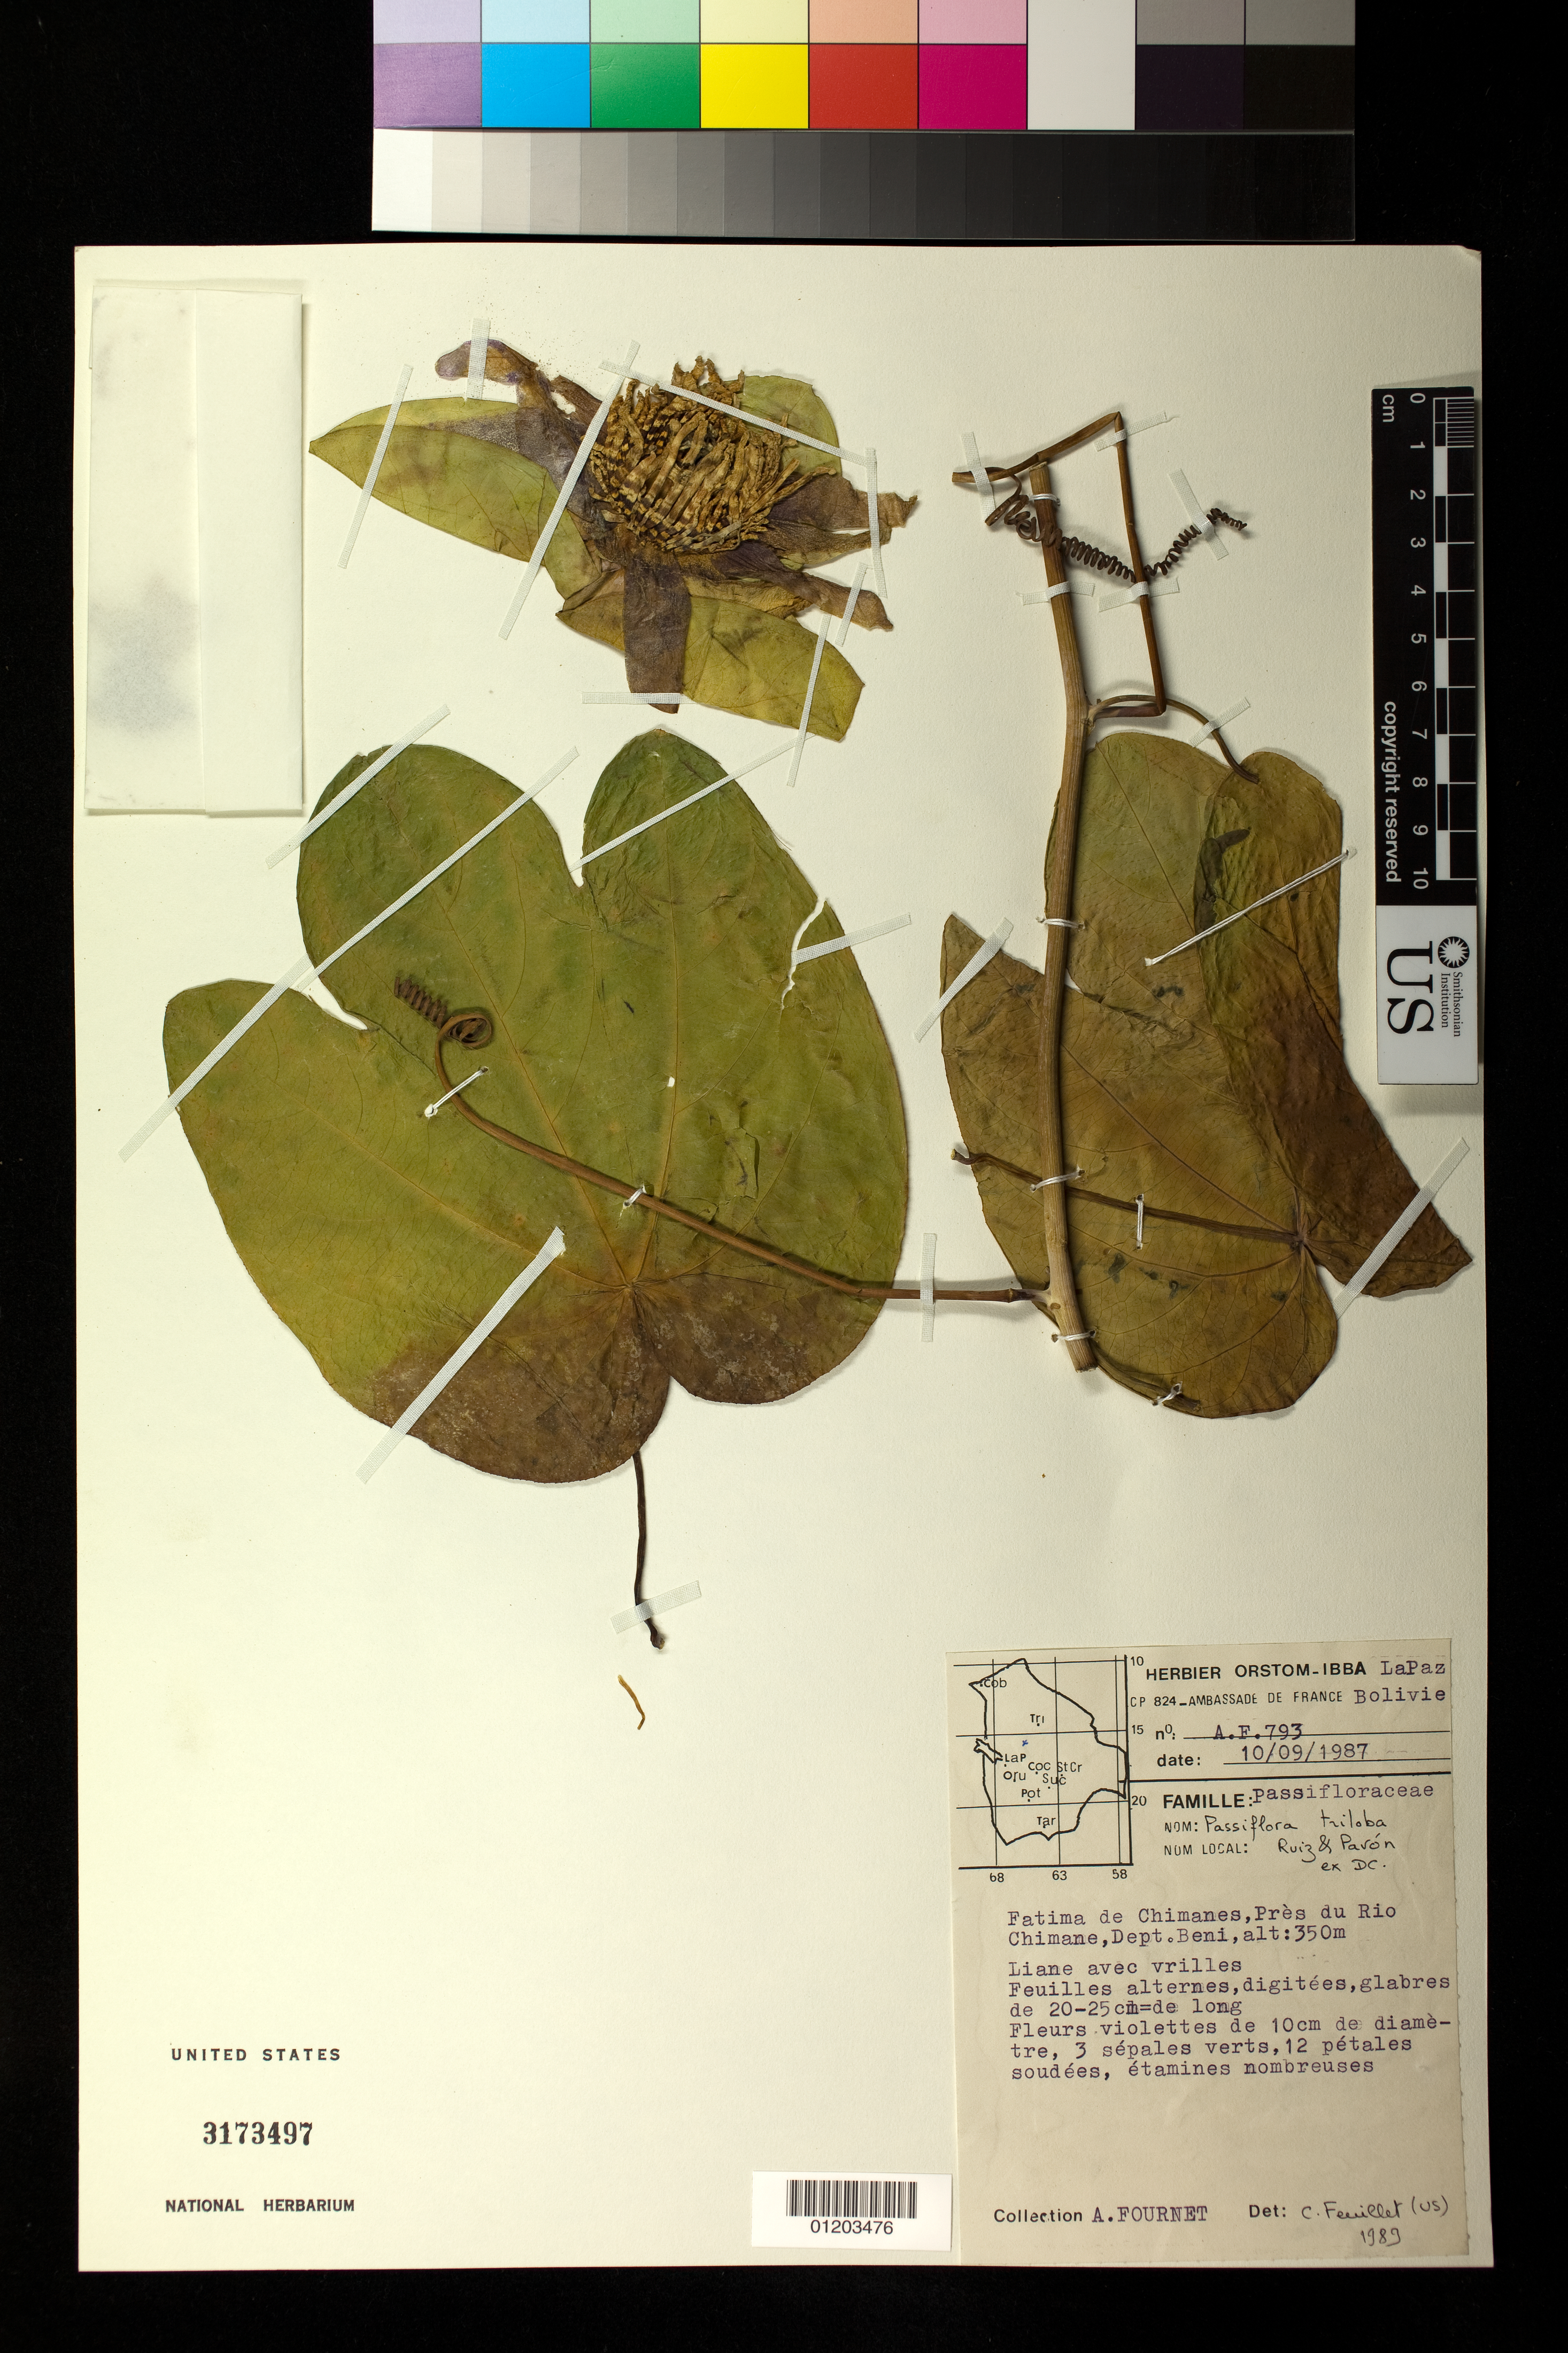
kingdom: Plantae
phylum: Tracheophyta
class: Magnoliopsida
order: Malpighiales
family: Passifloraceae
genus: Passiflora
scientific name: Passiflora triloba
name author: Ruiz & Pav. ex DC.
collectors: A. Fournet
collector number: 793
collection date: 1987-09-10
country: Bolivia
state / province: Beni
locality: Fatima de Chimanes, Pres du Rio Chaimane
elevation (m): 350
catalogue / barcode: US 3173497